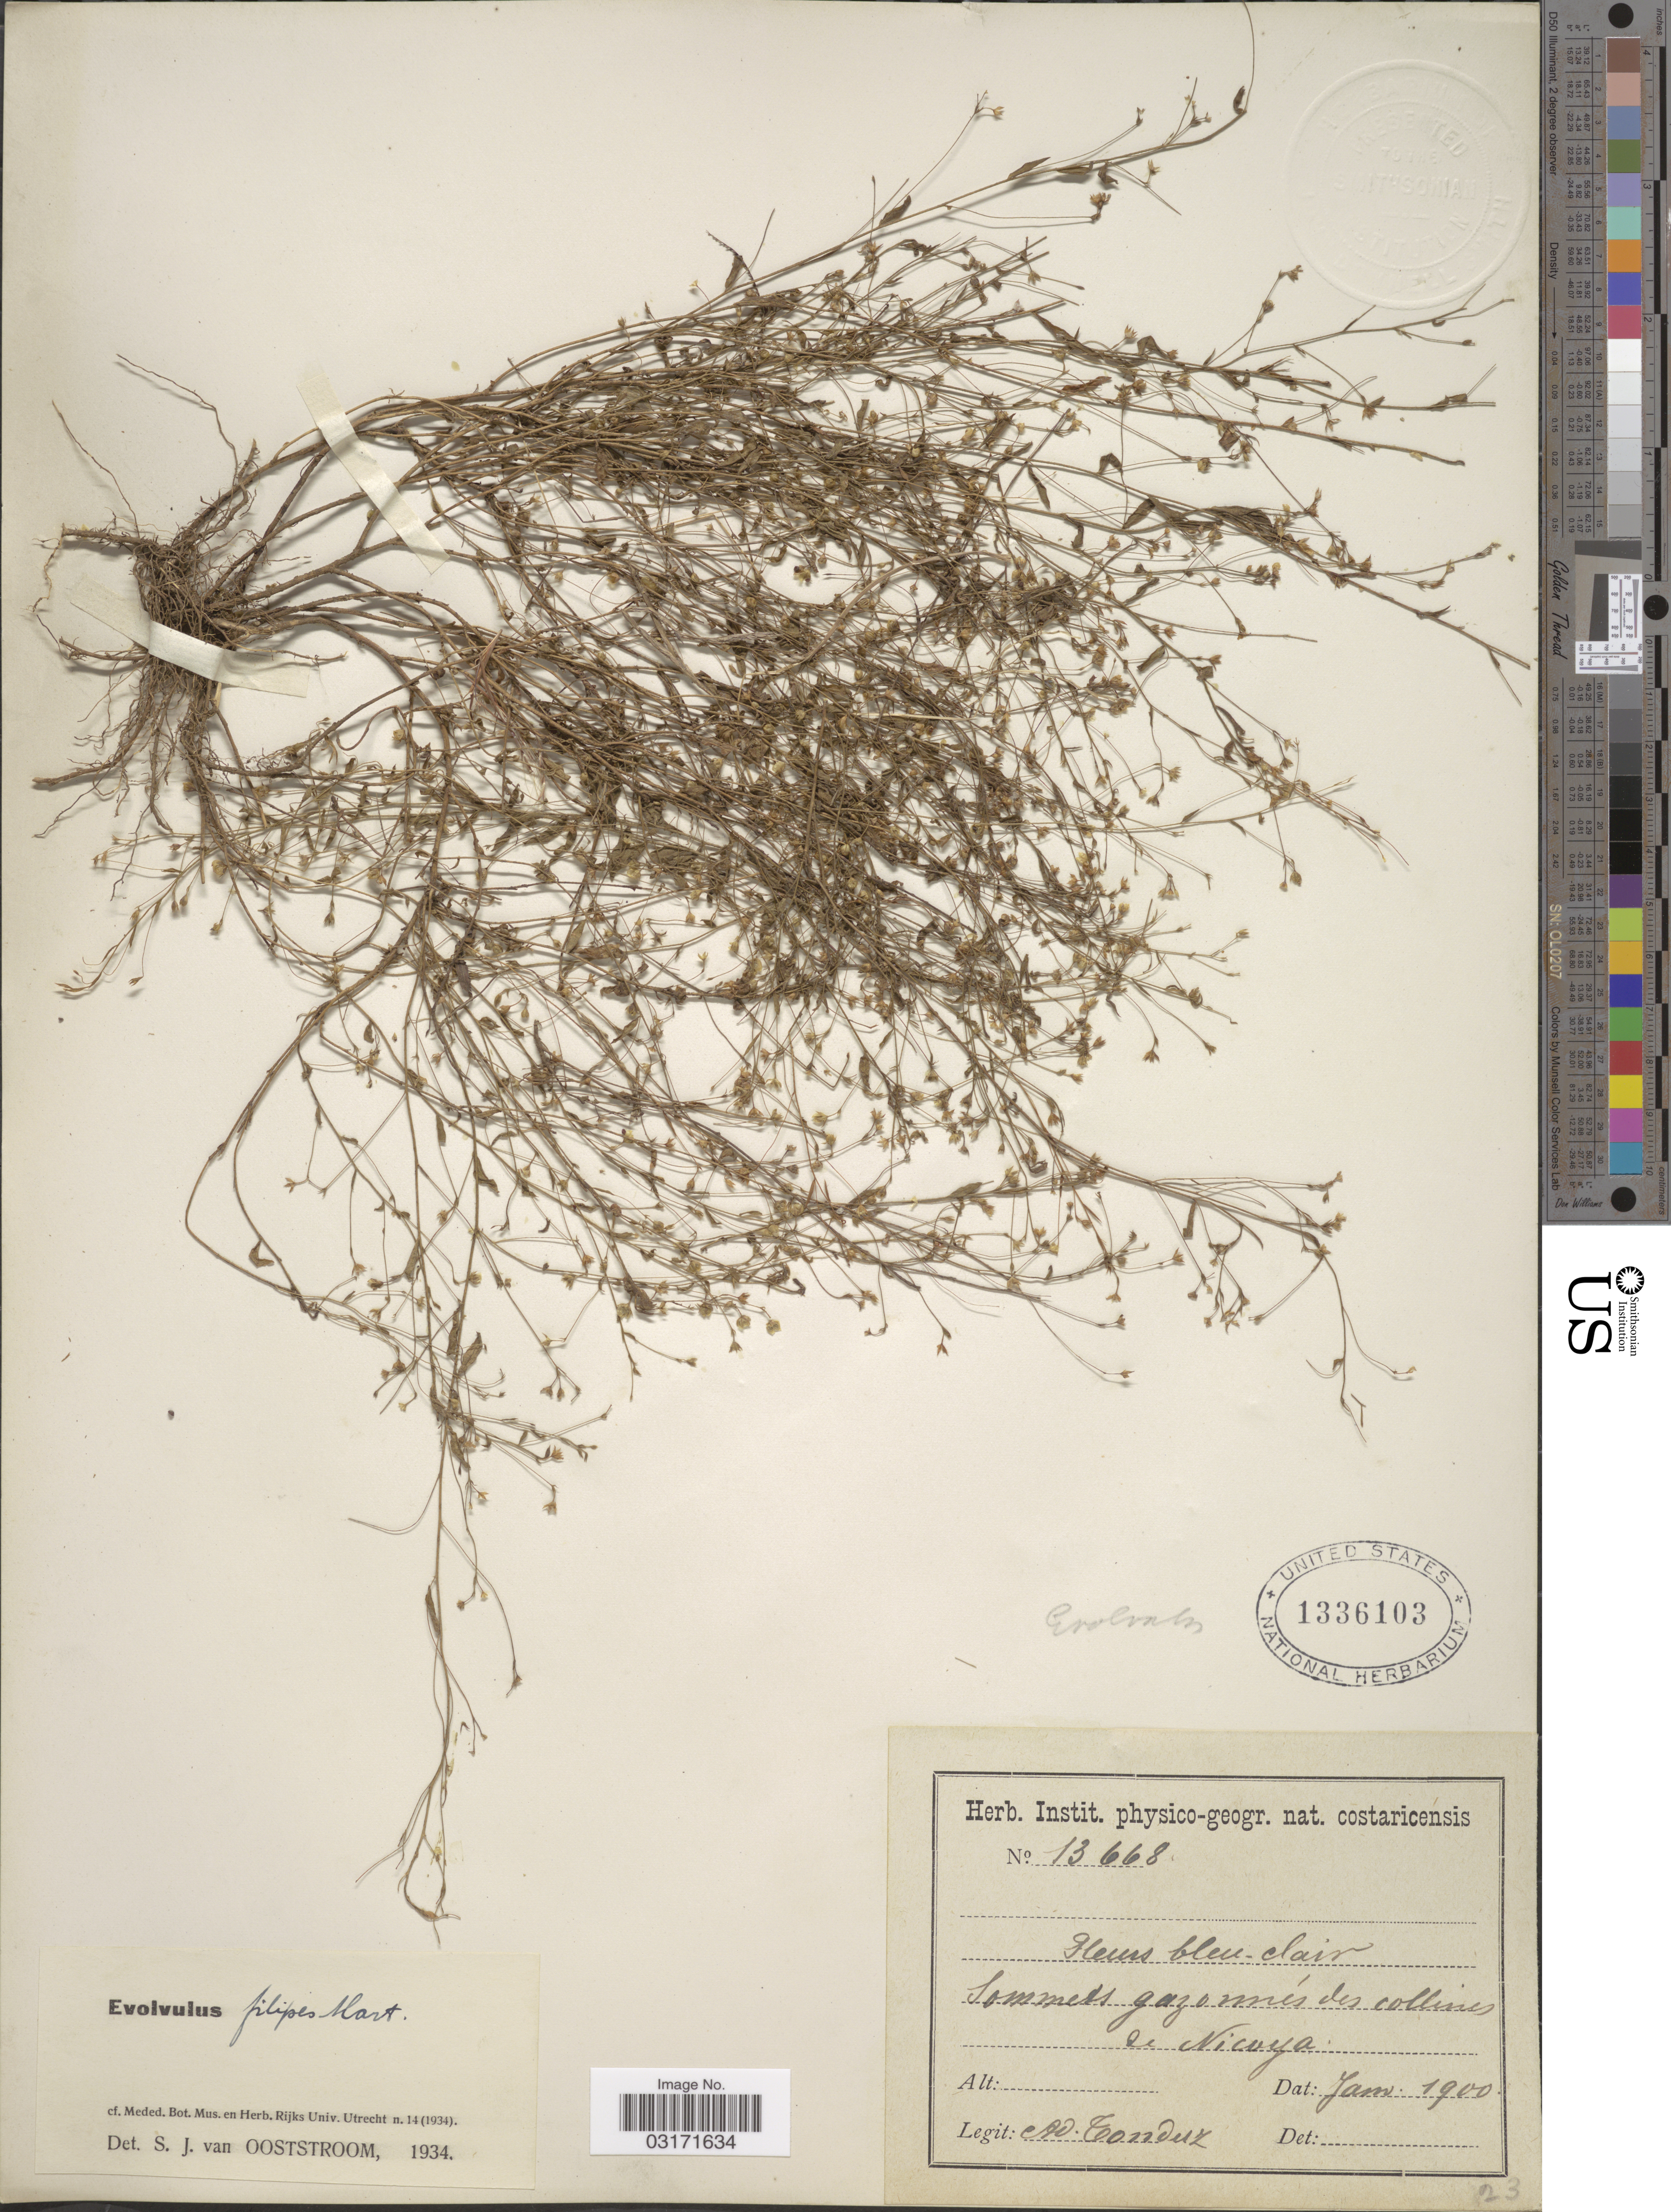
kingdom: Plantae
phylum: Tracheophyta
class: Magnoliopsida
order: Solanales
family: Convolvulaceae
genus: Evolvulus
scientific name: Evolvulus filipes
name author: Mart.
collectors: A. Tonduz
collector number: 13668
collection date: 1900-01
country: Costa Rica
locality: Sommets gazonnés des collines de Nicoya.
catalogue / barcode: US 1336103